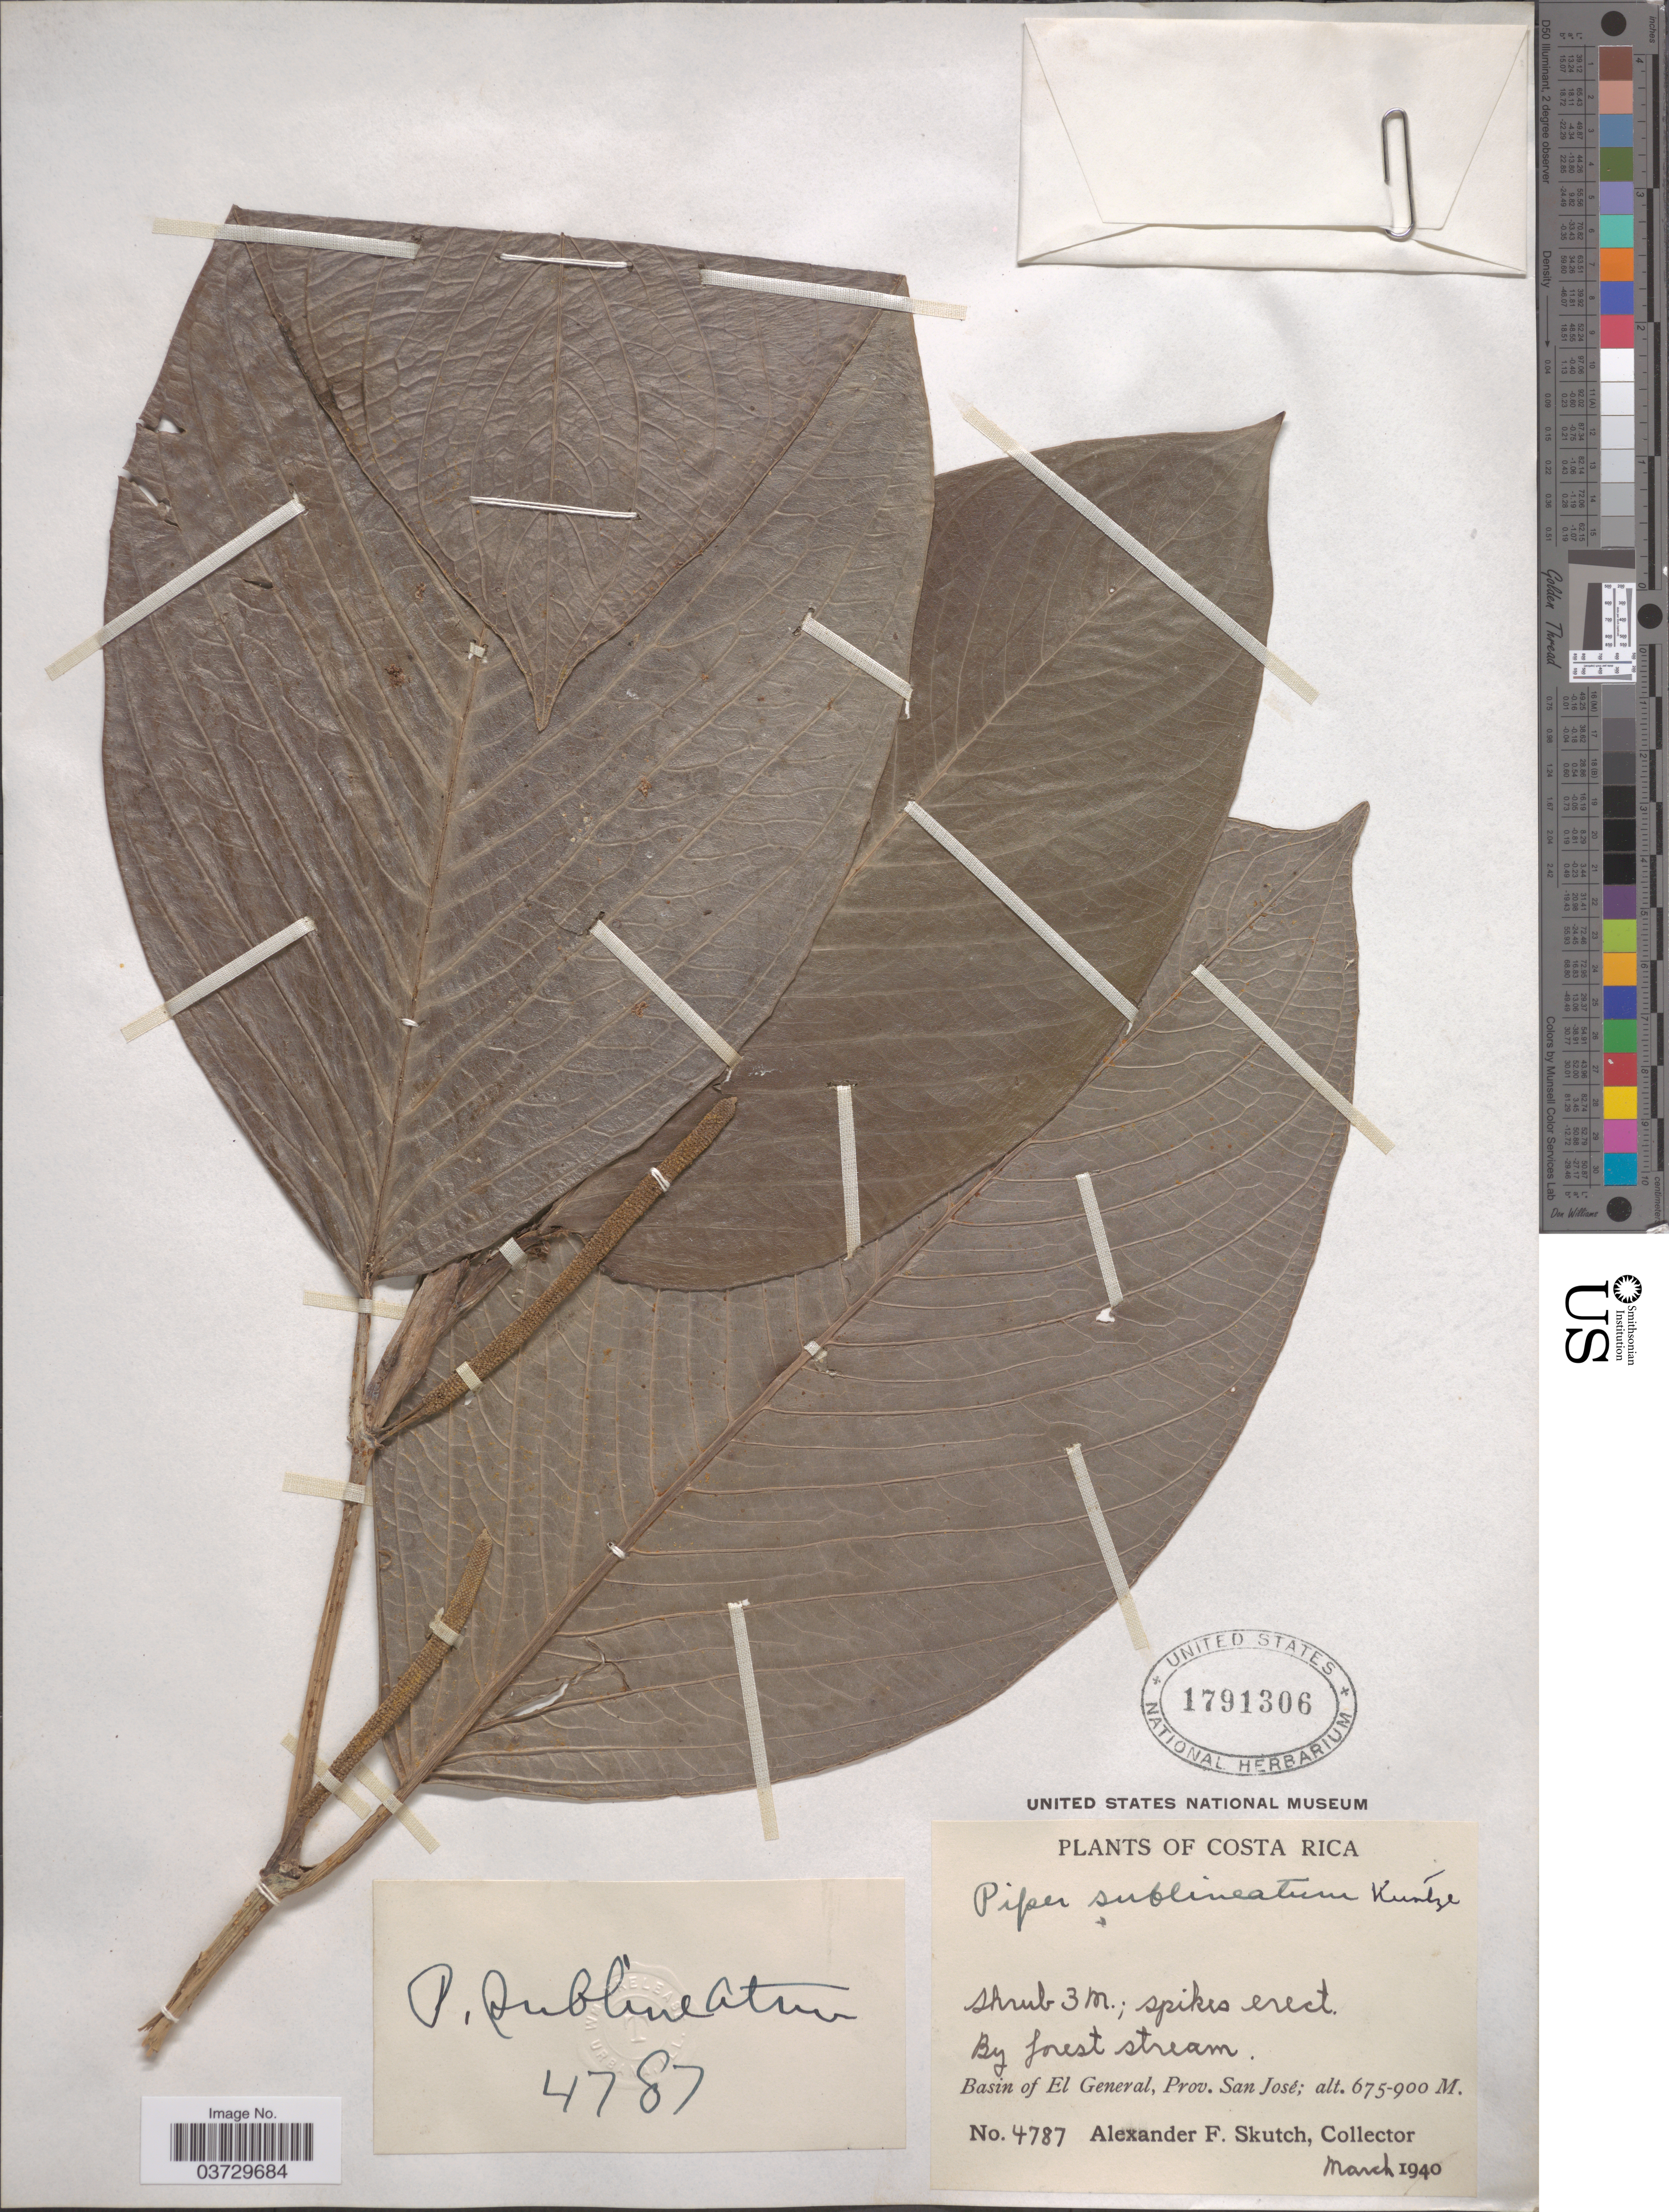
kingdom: Plantae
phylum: Tracheophyta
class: Magnoliopsida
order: Piperales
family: Piperaceae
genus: Piper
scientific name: Piper sublineatum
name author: Kuntze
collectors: A. F. Skutch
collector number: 4787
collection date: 1940-03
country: Costa Rica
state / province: San José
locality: By forest stream. Basin of El General.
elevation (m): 675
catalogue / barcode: US 1791306